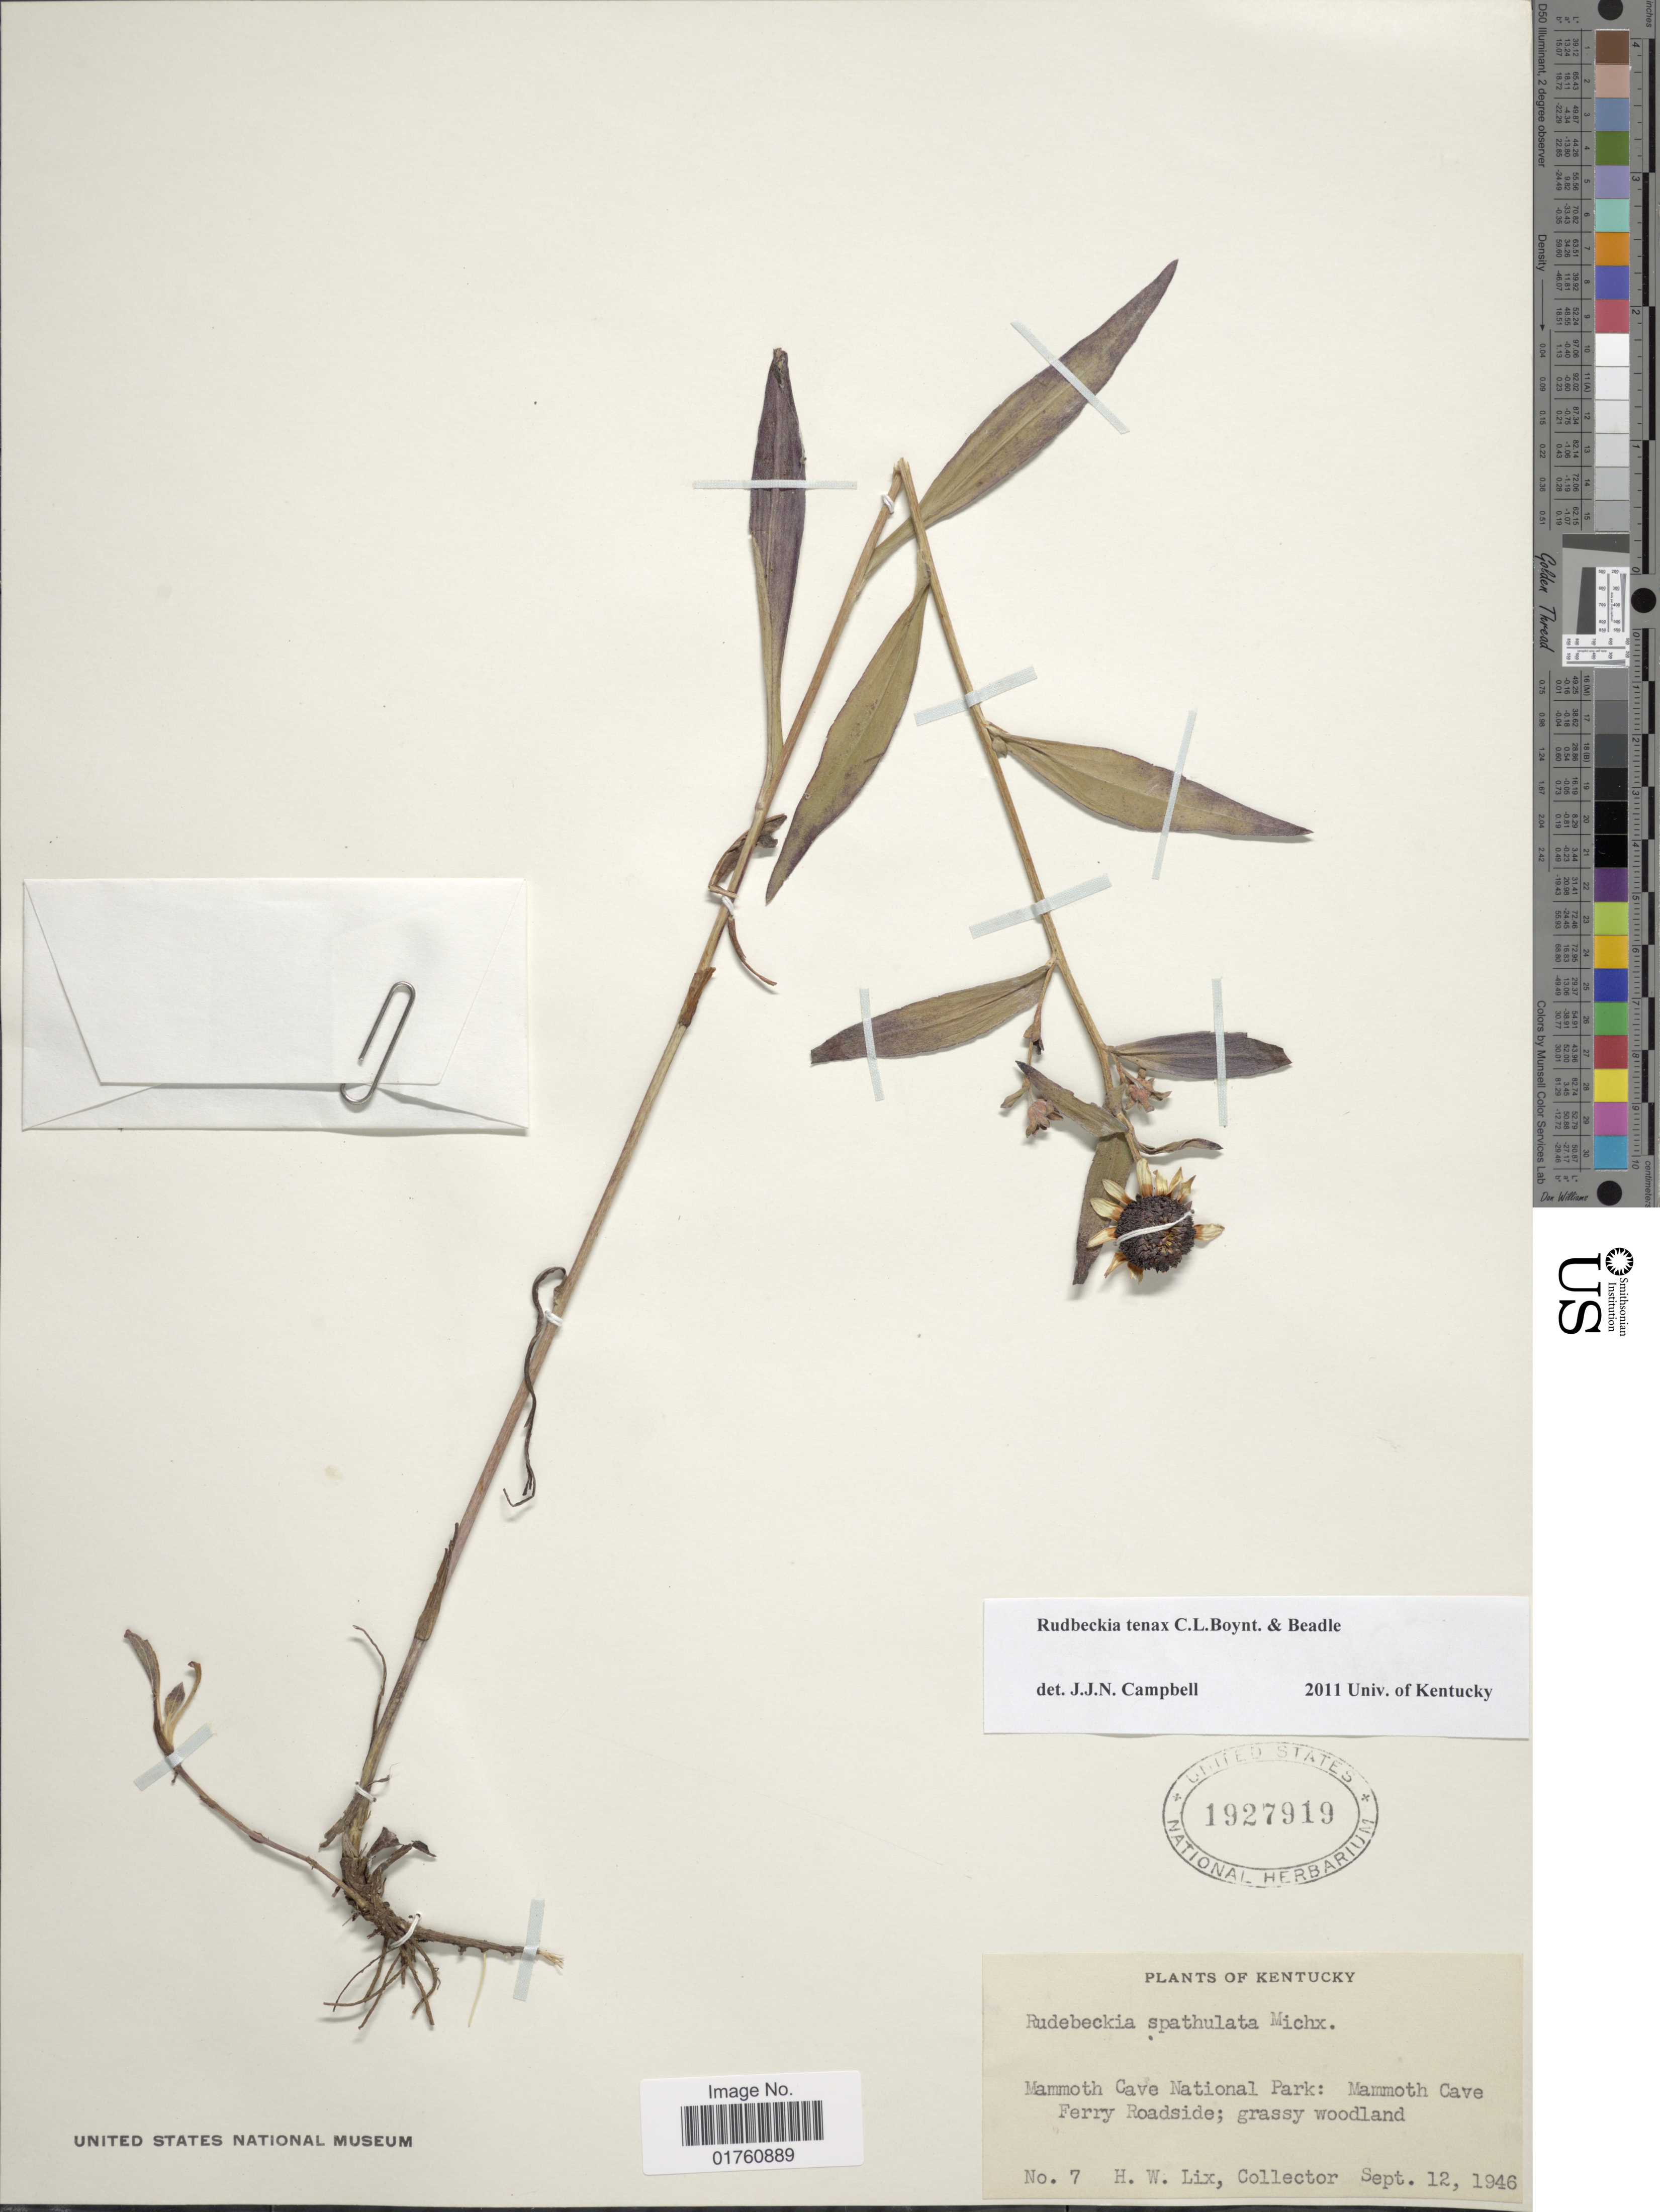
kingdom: Plantae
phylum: Tracheophyta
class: Magnoliopsida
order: Asterales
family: Asteraceae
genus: Rudbeckia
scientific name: Rudbeckia tenax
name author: C.L. Boynton & Beadle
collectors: H. W. Lix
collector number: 7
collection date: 1946-09-12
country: United States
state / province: Kentucky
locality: Mammoth Cave National Park: Mammoth Cave Ferry Roadside; grassy woodland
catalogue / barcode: US 1927919